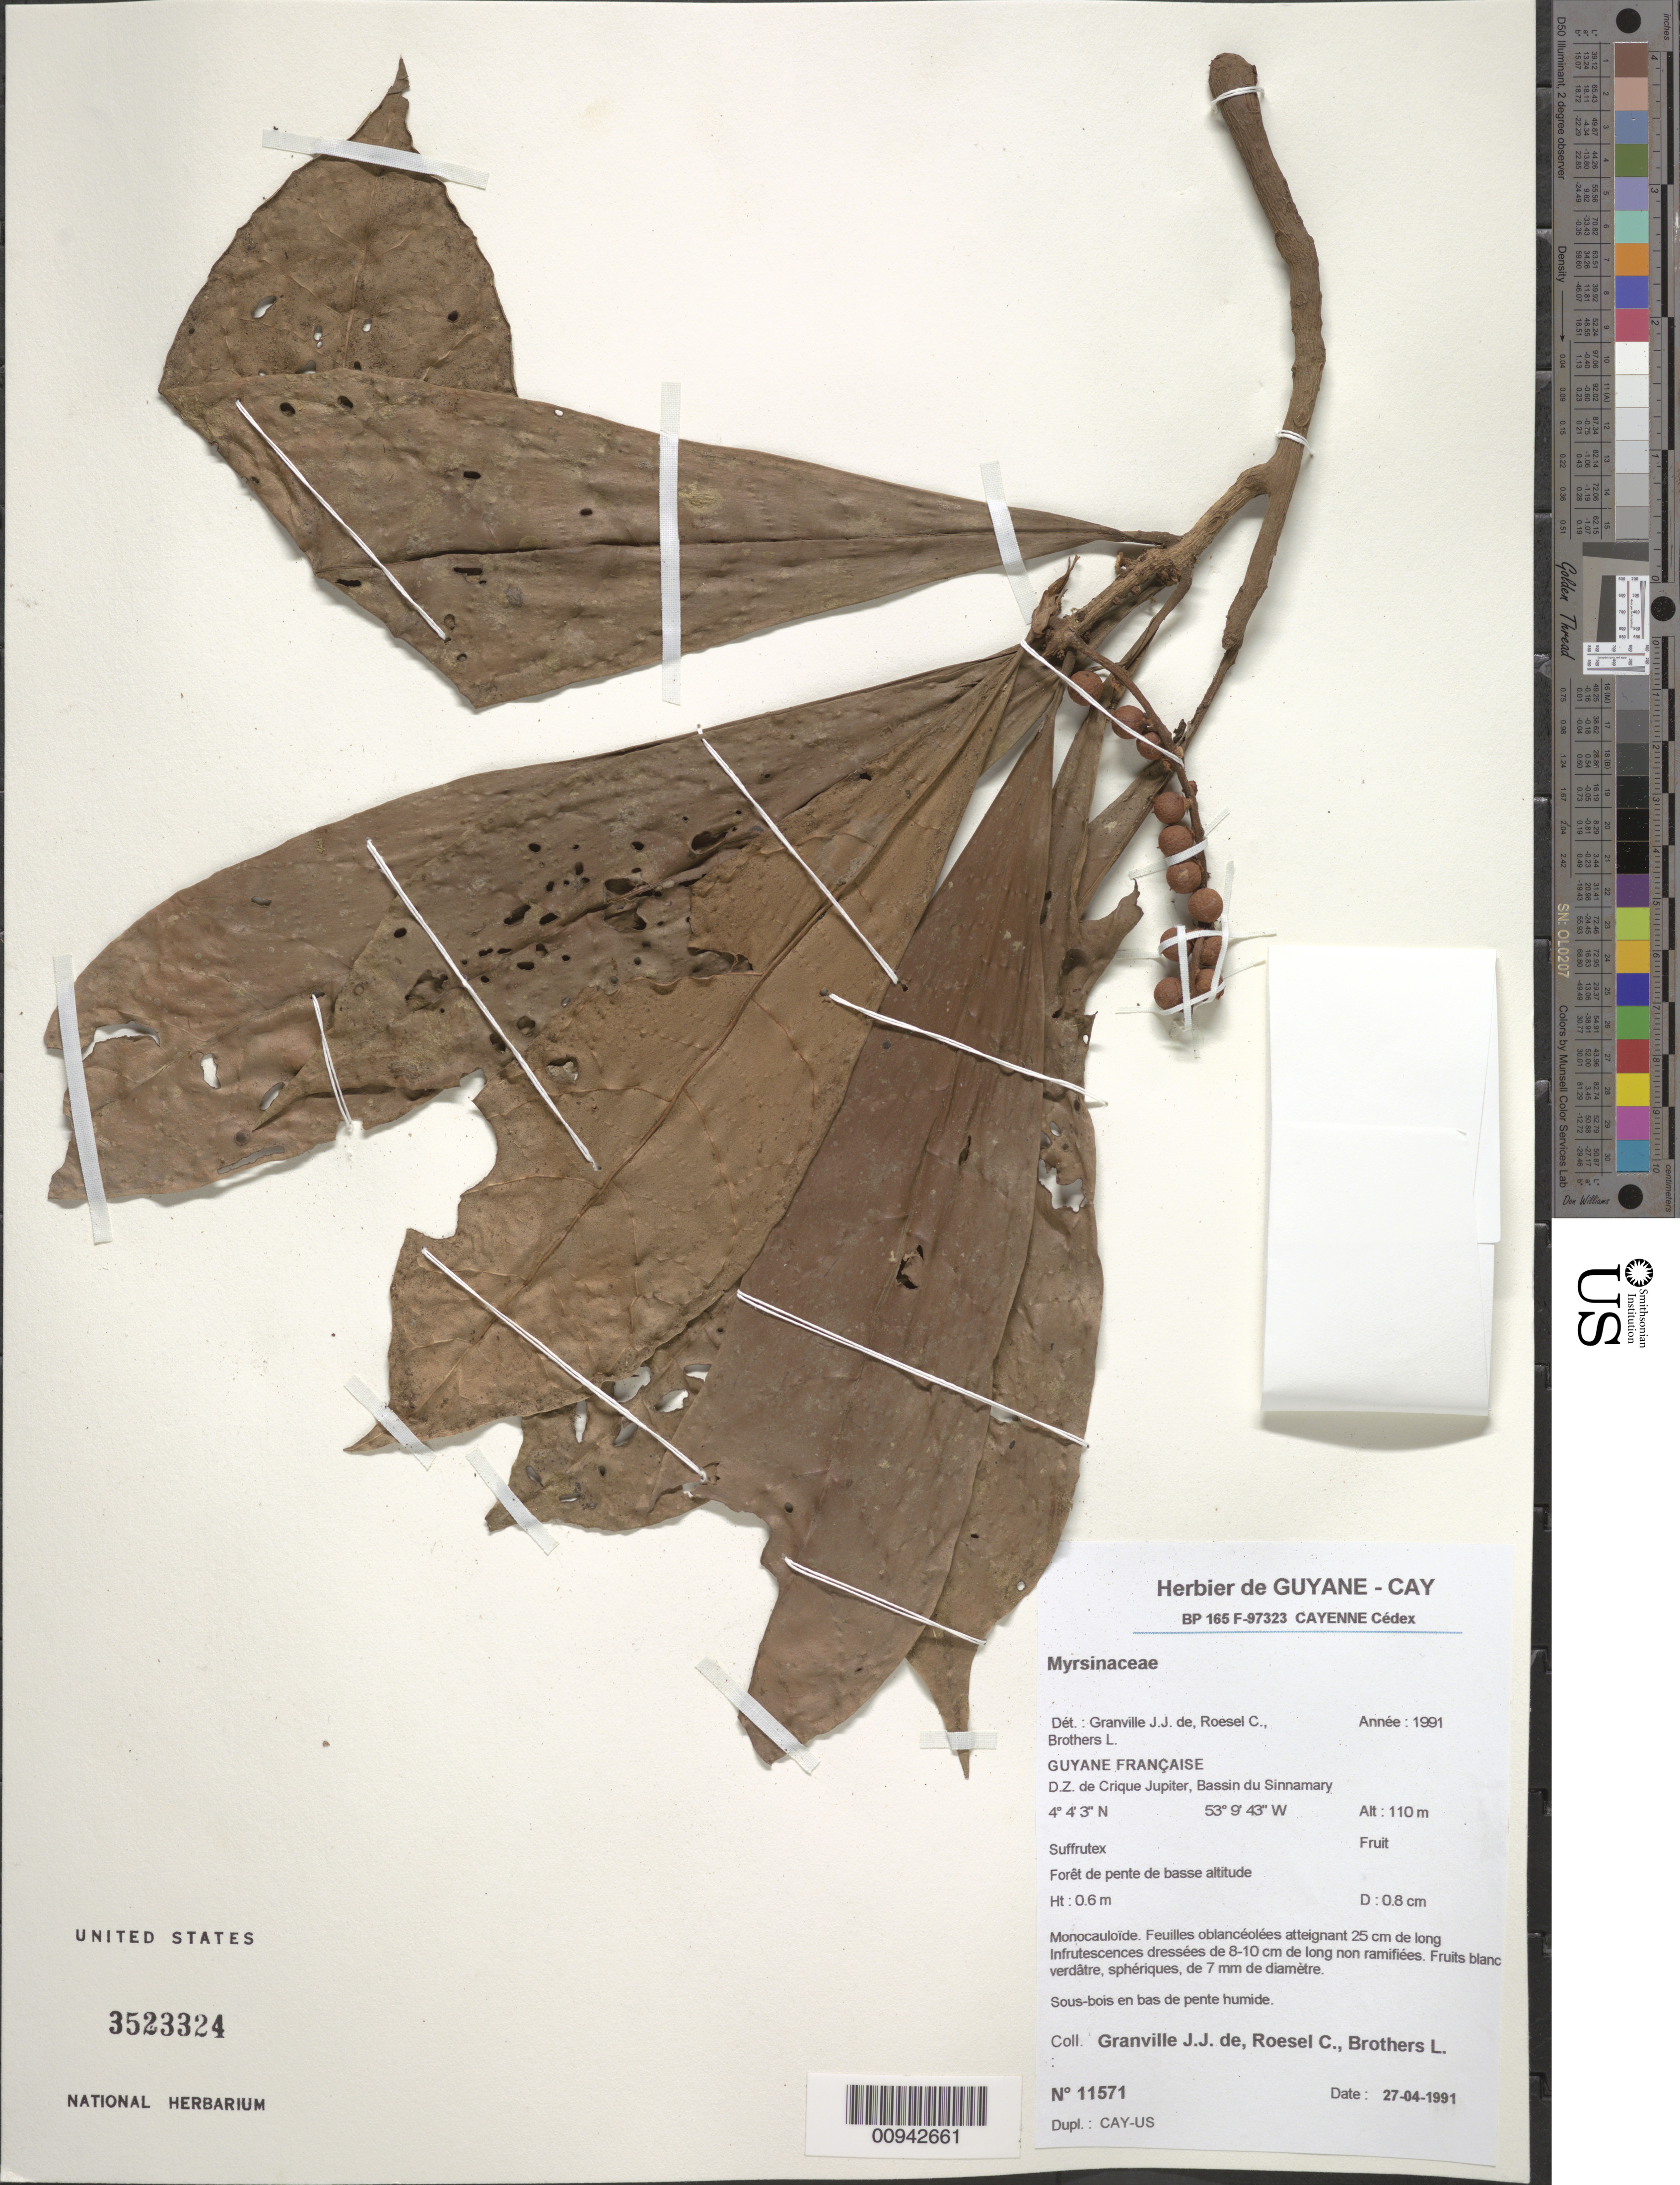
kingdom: Plantae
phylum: Tracheophyta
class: Magnoliopsida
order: Ericales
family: Primulaceae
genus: Cybianthus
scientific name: Cybianthus prieurii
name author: A. DC.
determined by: Pipoly, J. J.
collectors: J.-J. de Granville, C. S. Roesel & L. Brothers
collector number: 11571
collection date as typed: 27-Apr-91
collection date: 1991-04-27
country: French Guiana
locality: D.Z. de Crique Jupiter, Bassin du Sinnamary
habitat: Foret de pente de basse altitude. Sous bois en bas de pente humide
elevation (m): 110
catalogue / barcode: US 3523324